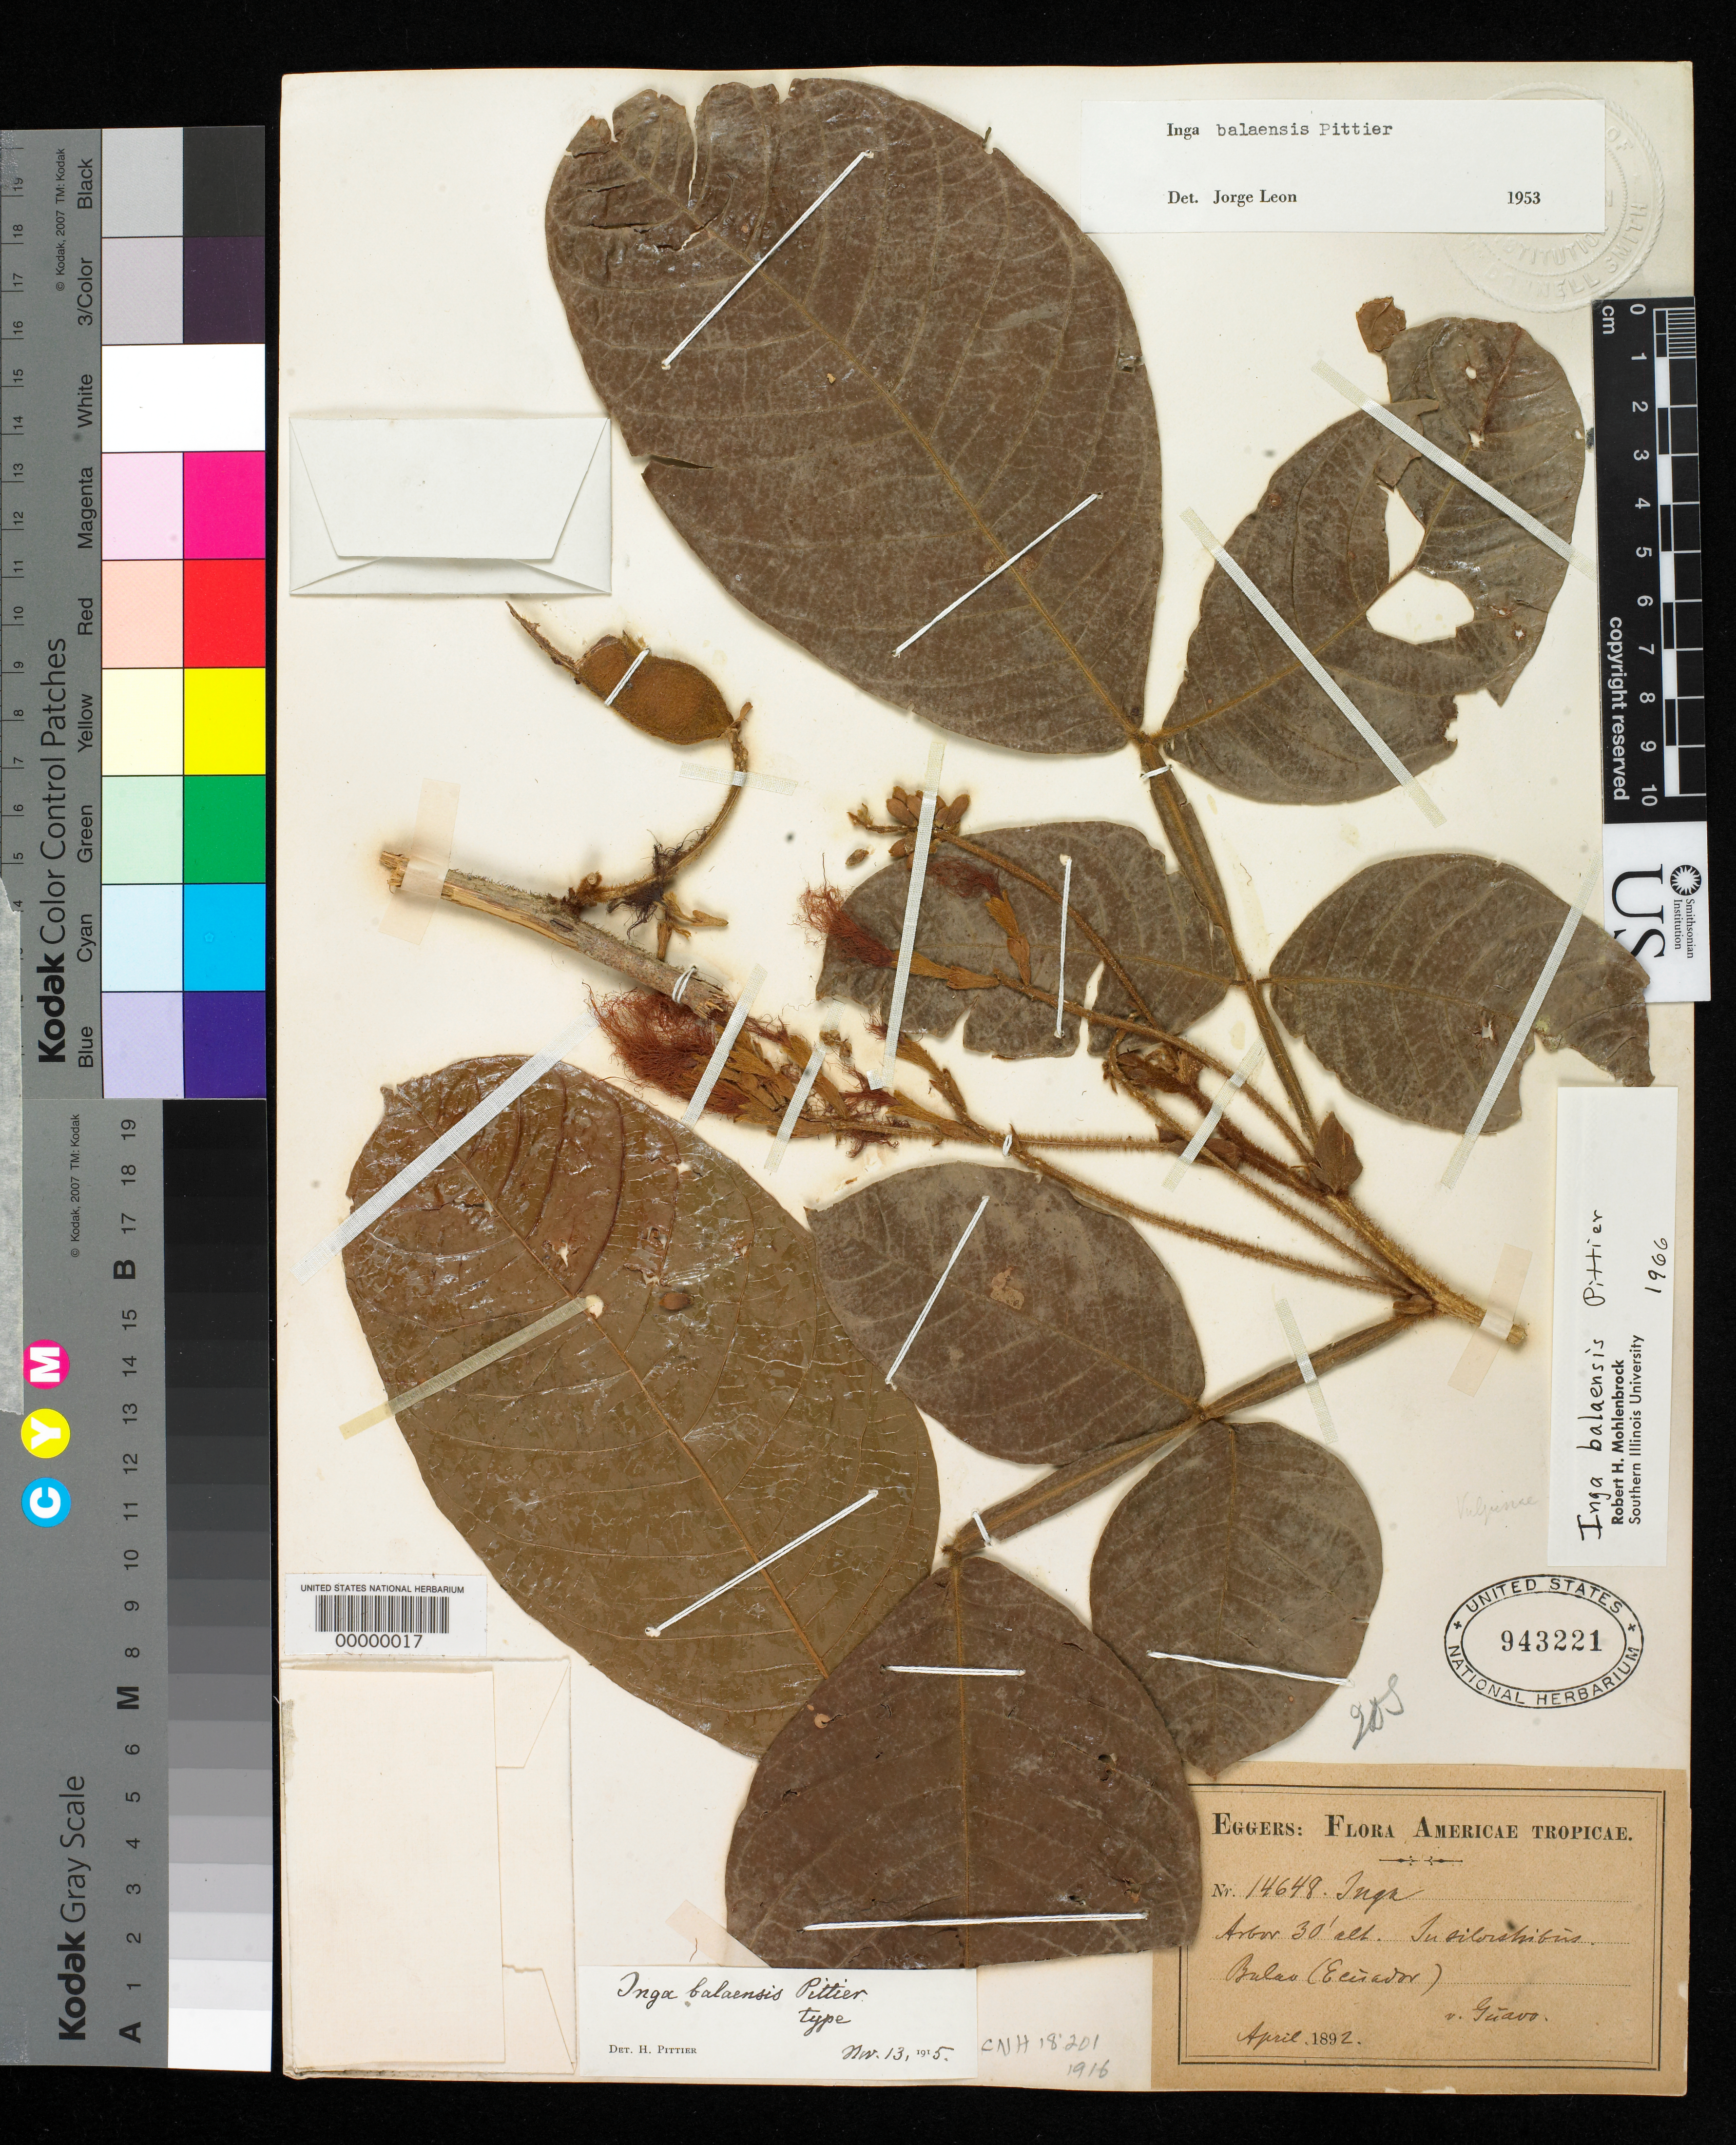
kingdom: Plantae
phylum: Tracheophyta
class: Magnoliopsida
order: Fabales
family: Fabaceae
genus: Inga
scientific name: Inga balaensis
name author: Pittier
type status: Holotype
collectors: H. F. A. von Eggers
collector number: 14648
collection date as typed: Apr 1892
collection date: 1892-04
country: Ecuador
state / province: Guayas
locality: Balao.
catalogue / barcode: US 943221